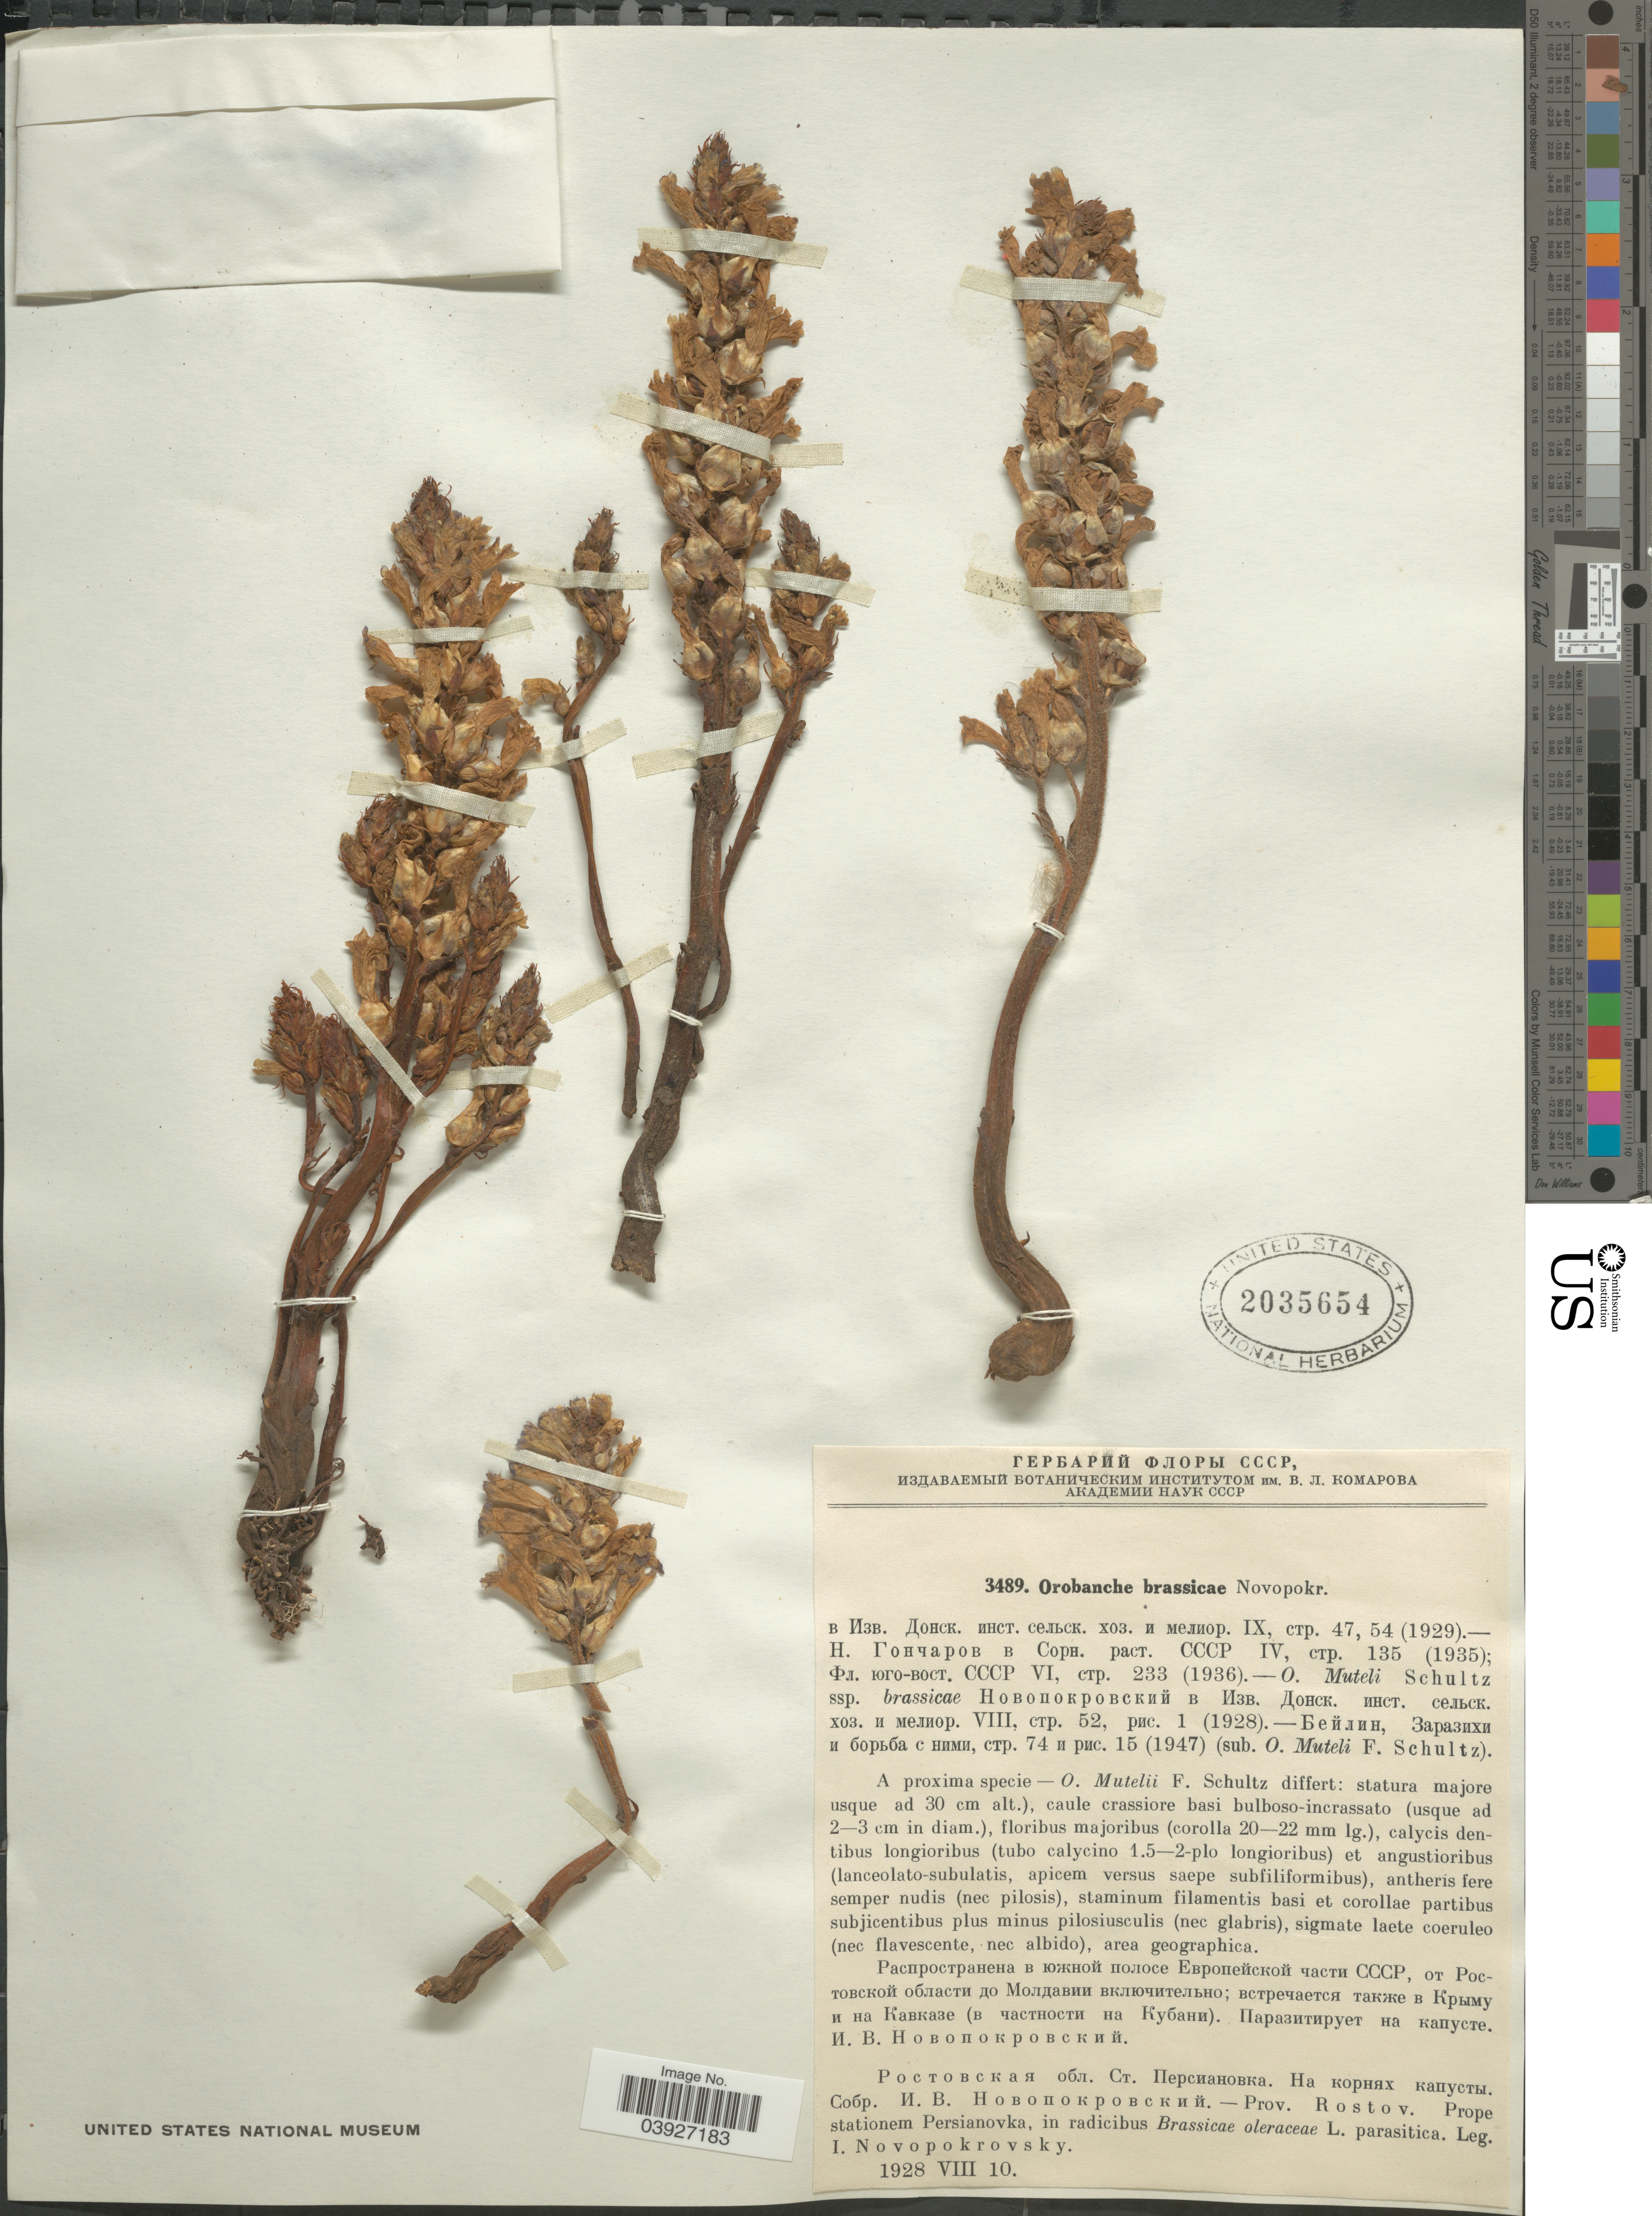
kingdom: Plantae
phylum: Tracheophyta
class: Magnoliopsida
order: Lamiales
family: Orobanchaceae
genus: Orobanche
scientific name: Orobanche brassicae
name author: (Novopokr.) Novopokr.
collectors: I. Novopokrovsky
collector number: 3489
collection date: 1928-08-10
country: Russian Federation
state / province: Rostov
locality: Prope stationem Persianovka, in radicibus Brassicae oleraceae L. parasitica.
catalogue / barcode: US 2035654